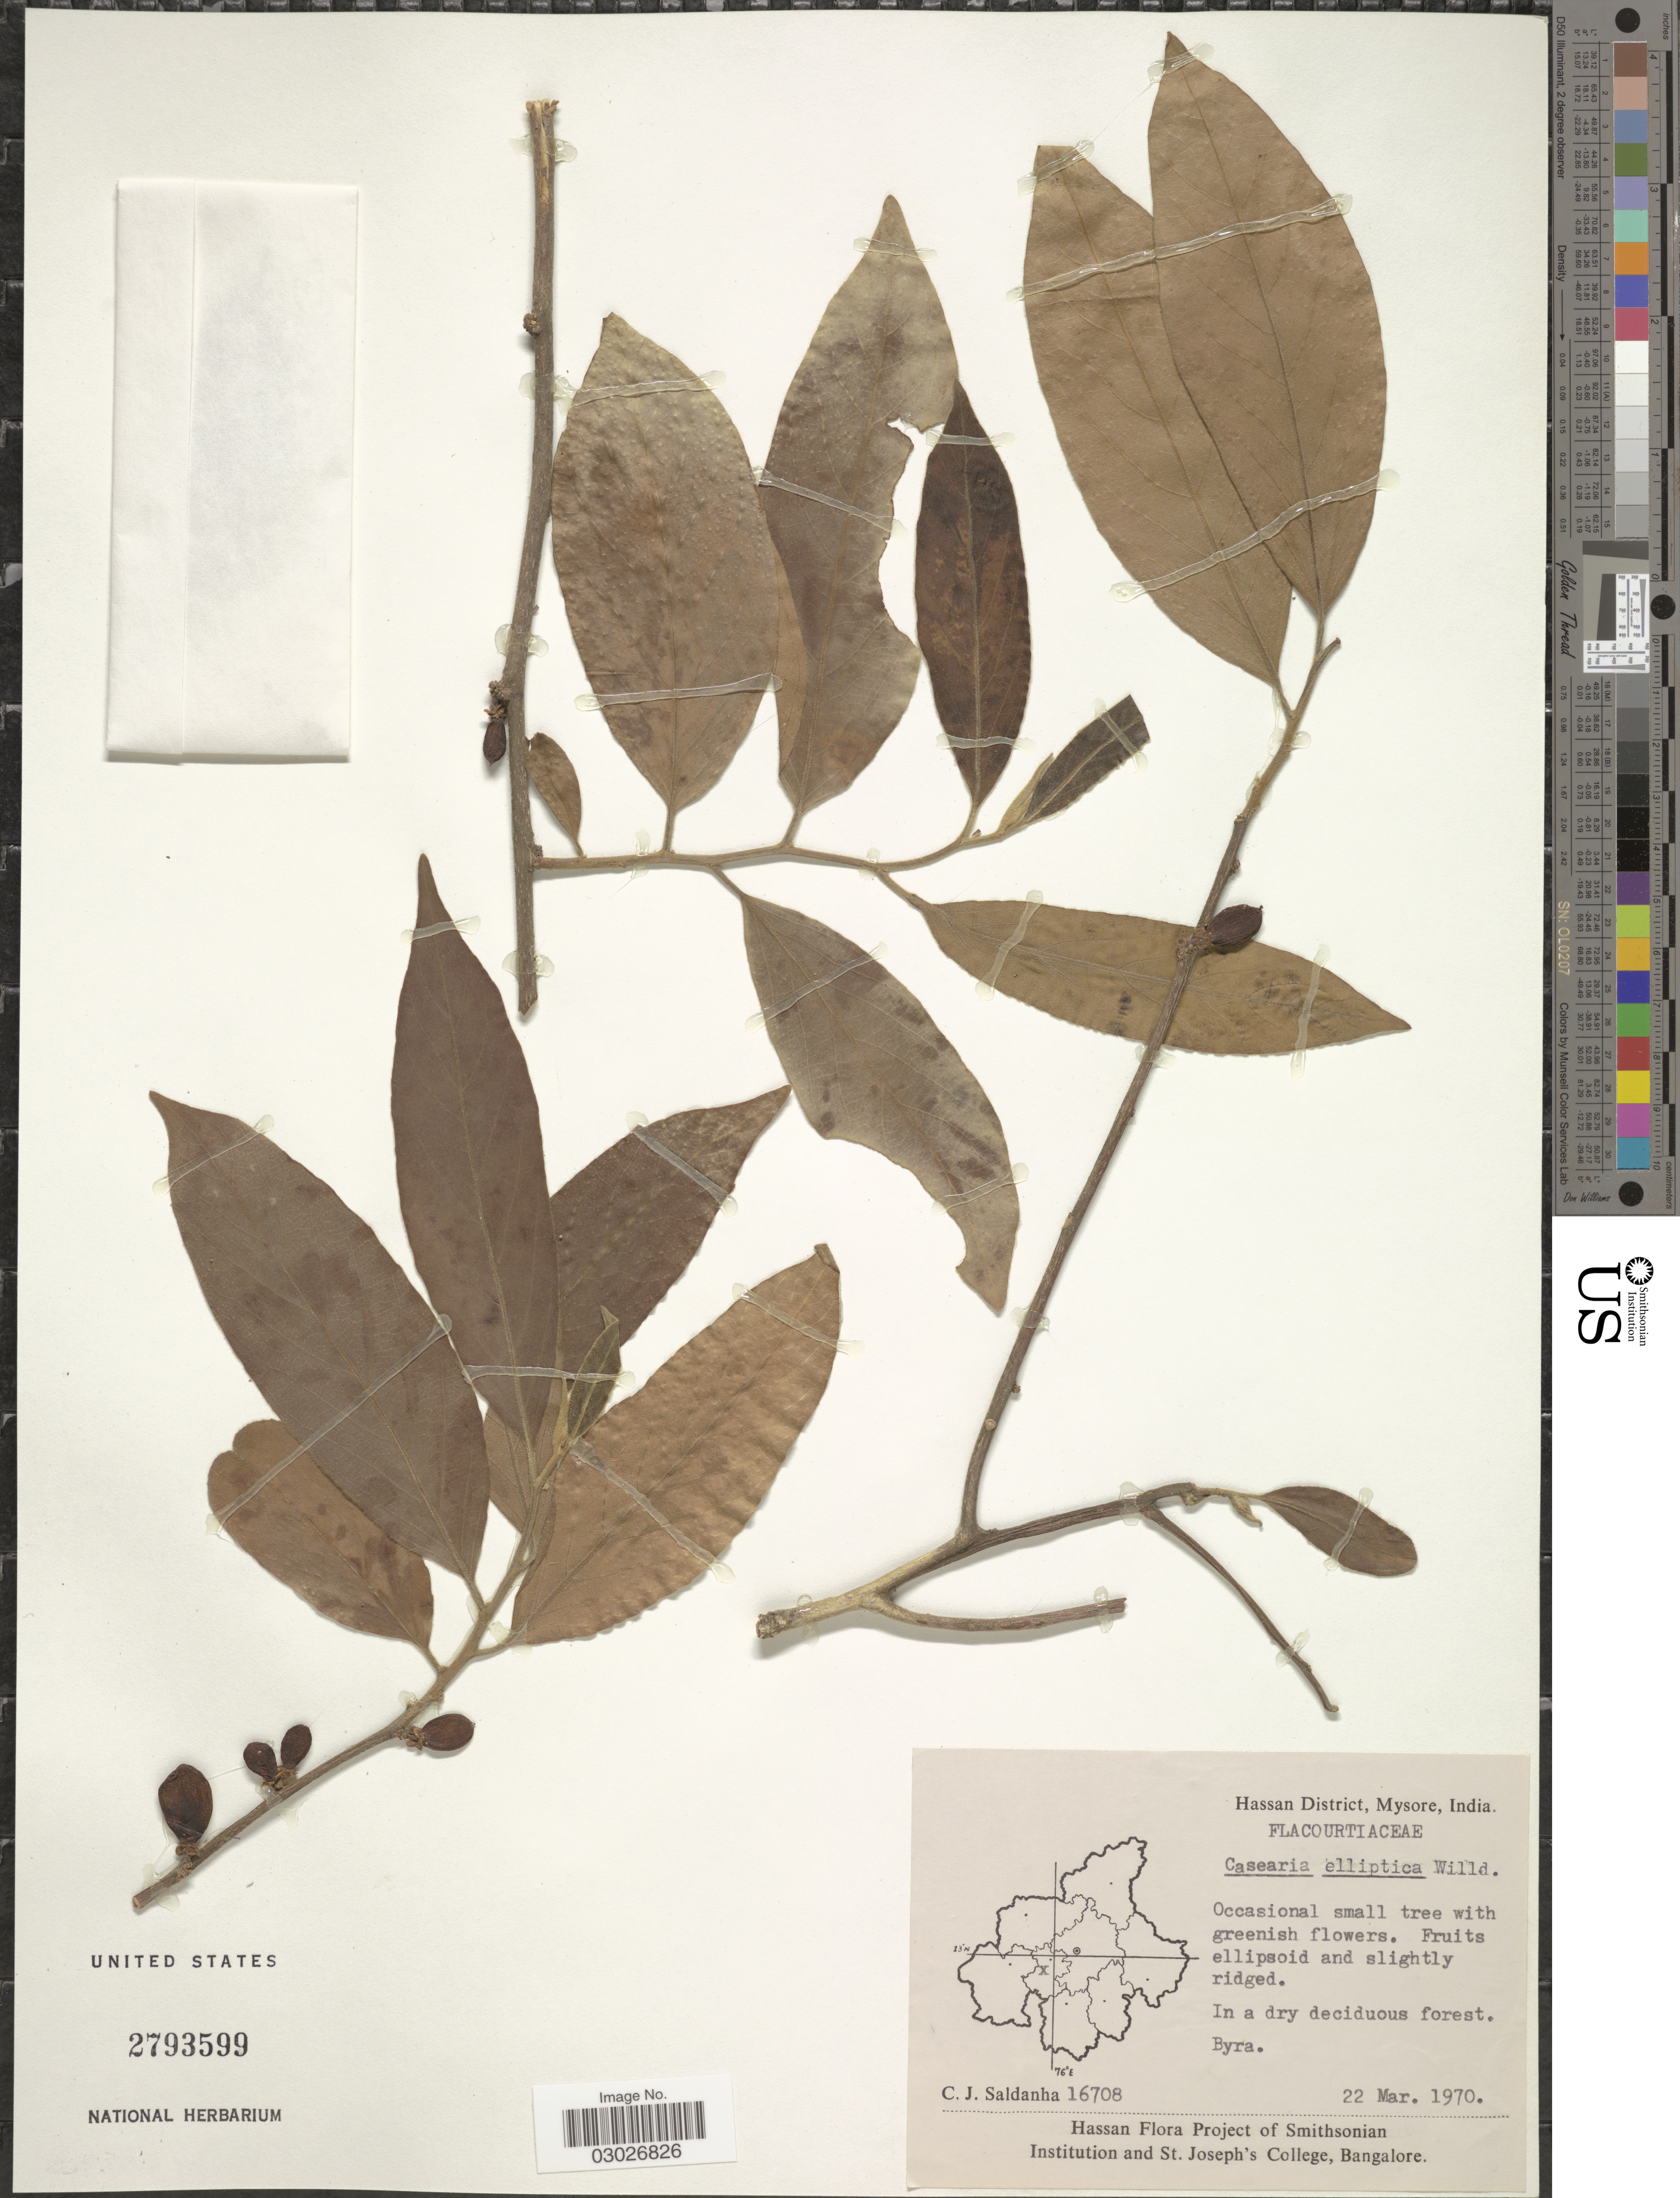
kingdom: Plantae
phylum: Tracheophyta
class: Magnoliopsida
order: Malpighiales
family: Salicaceae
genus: Casearia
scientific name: Casearia tomentosa subsp. tomentosa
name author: Roxb.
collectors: C. J. Saldanha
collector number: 16708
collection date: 1970-03-22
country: India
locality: Hassan District, Mysore. In a dry deciduous forest. Byra.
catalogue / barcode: US 2793599